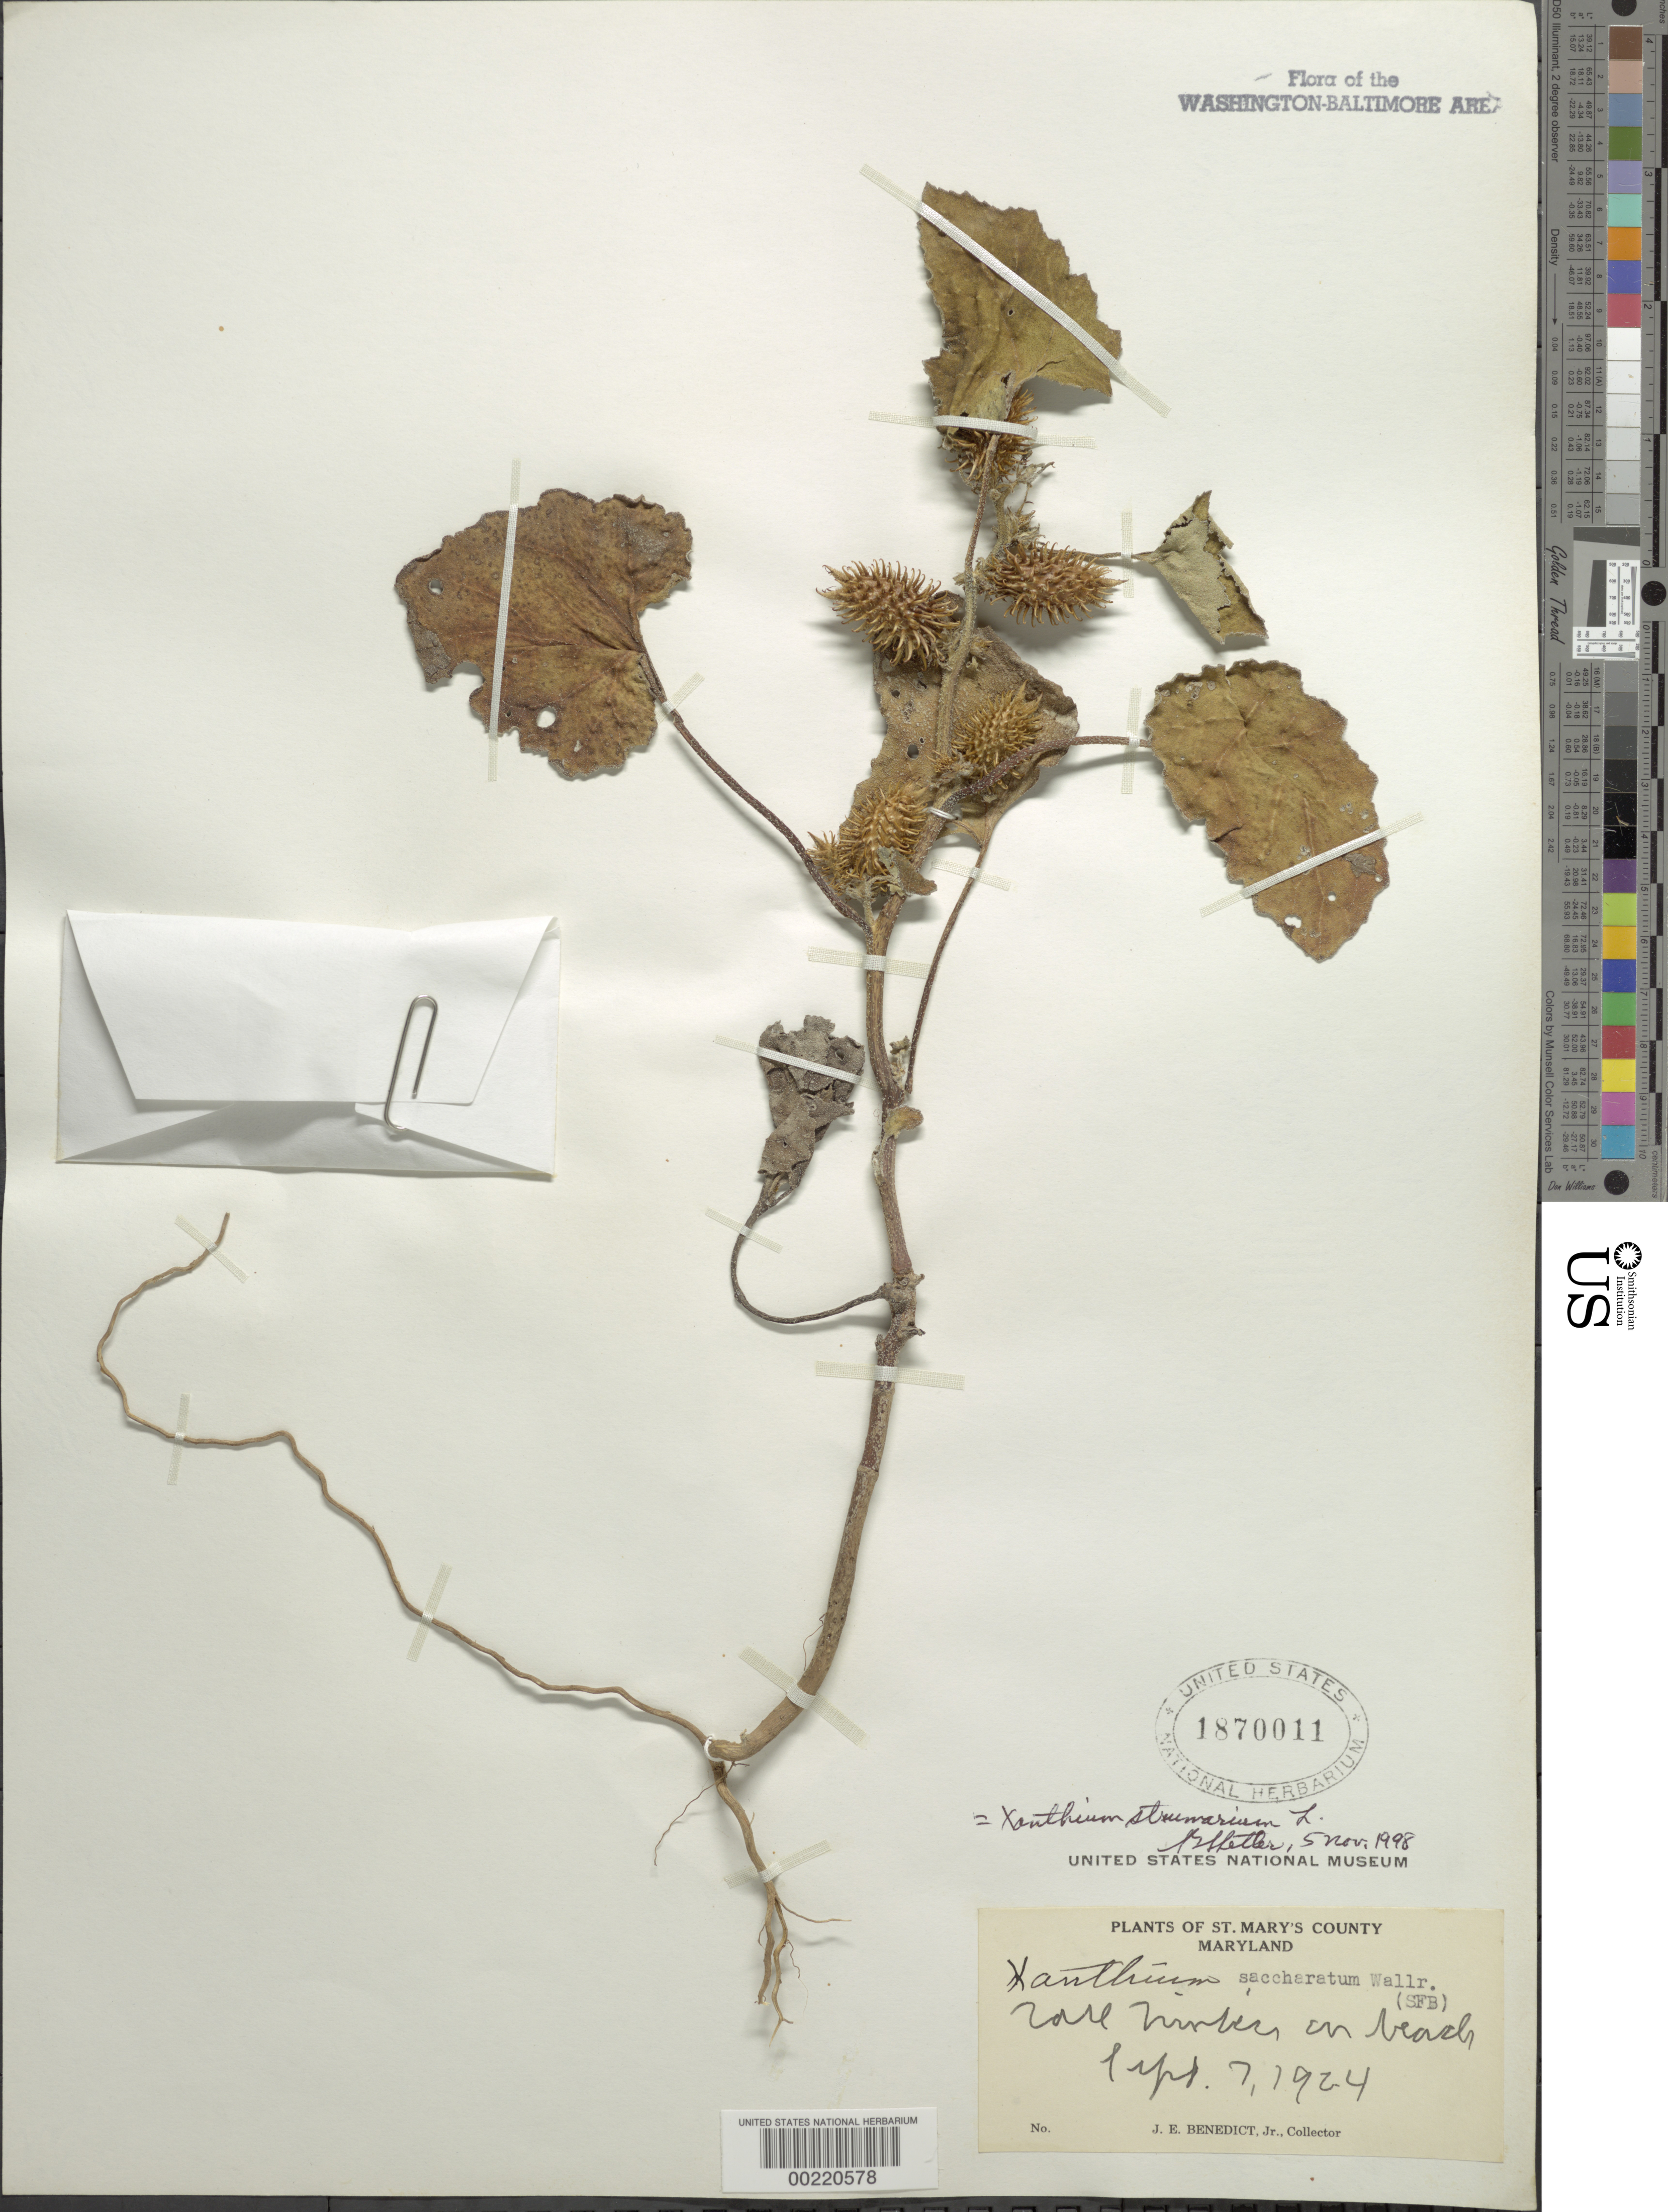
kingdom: Plantae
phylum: Tracheophyta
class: Magnoliopsida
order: Asterales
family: Asteraceae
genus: Xanthium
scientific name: Xanthium strumarium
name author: L.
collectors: J. E. Benedict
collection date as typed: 07 Sep 1924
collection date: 1924-09-07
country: United States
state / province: Maryland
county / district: St. Mary's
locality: Tall Timbers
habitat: Beach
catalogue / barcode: US 1870011